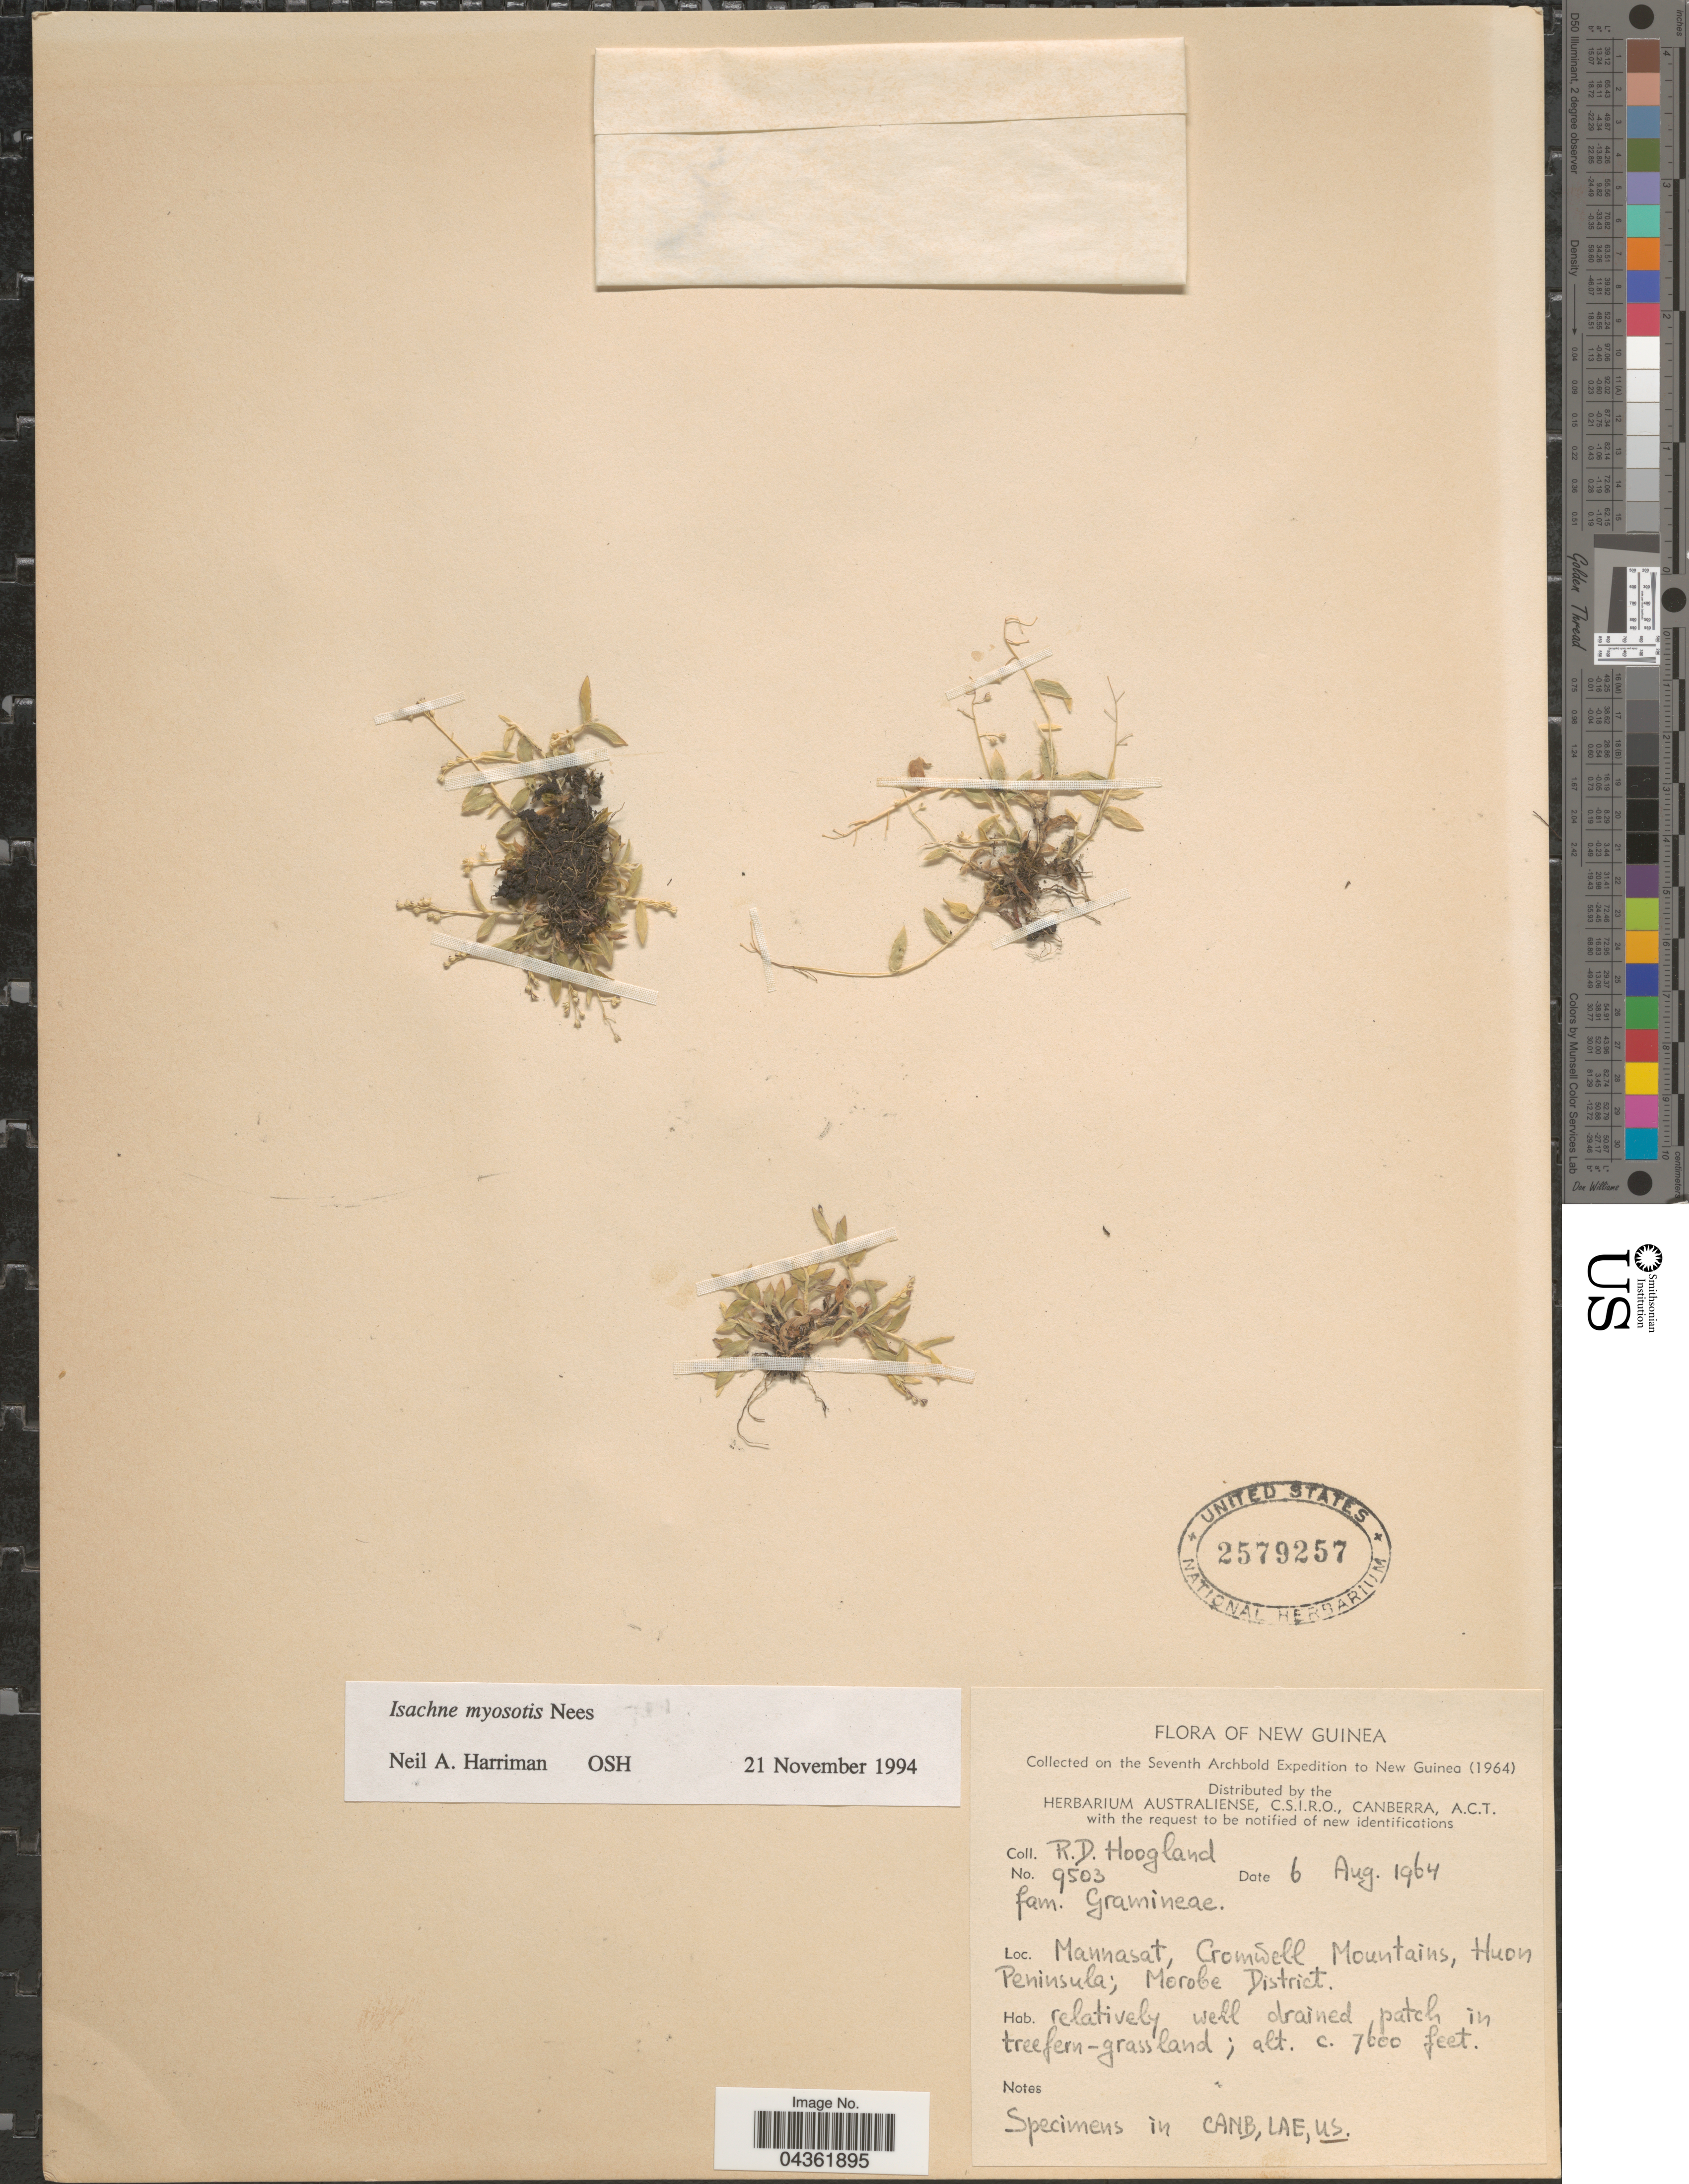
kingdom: Plantae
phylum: Tracheophyta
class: Liliopsida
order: Poales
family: Poaceae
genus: Isachne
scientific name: Isachne myosotis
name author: Nees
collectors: R. D. Hoogland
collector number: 9503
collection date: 1964-08-06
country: Papua New Guinea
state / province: Morobe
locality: New Guinea. The Seventh Archbold Expedition to New Guinea (1964). Mannasat, Cromwell Mountains, Huon Peninsula; Morobe District.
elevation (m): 2316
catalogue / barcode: US 2579257